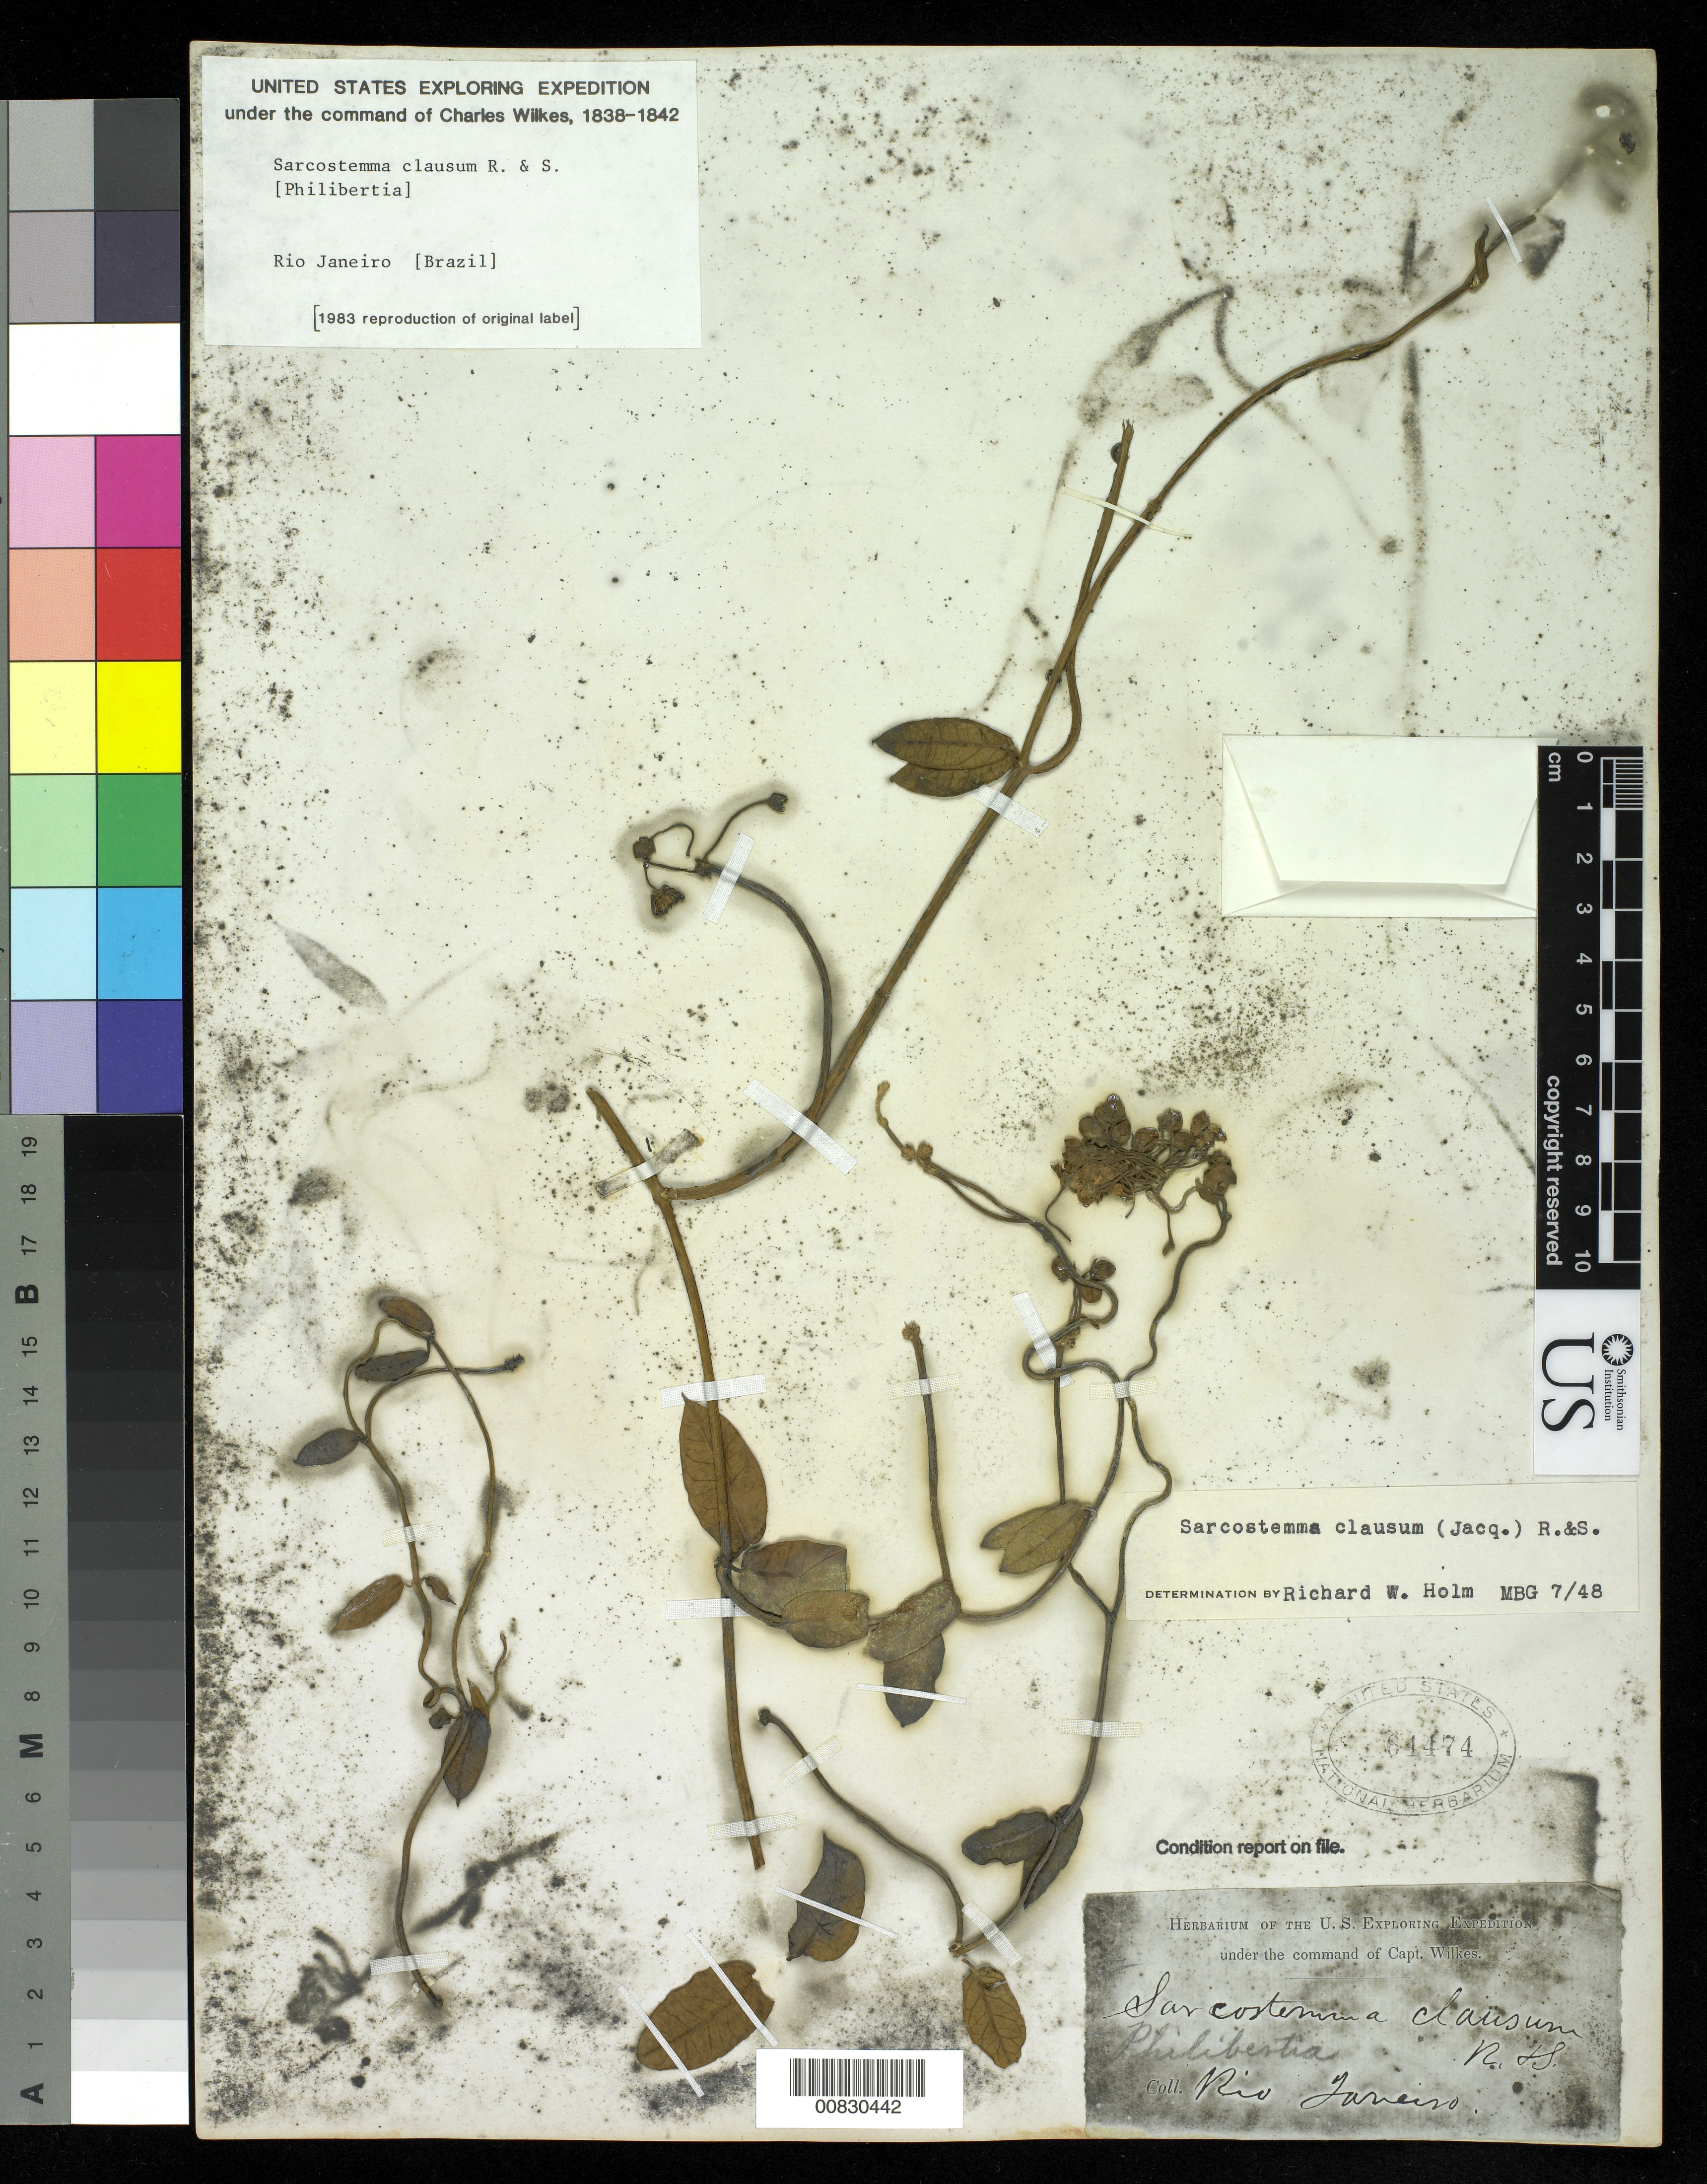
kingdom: Plantae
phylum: Tracheophyta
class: Magnoliopsida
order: Gentianales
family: Apocynaceae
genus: Sarcostemma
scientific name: Sarcostemma clausum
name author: (Jacq.) Schult.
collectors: Wilkes Explor. Exped.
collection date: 1838/1842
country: Brazil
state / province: Rio de Janeiro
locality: Rio Janeiro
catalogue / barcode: US 64474